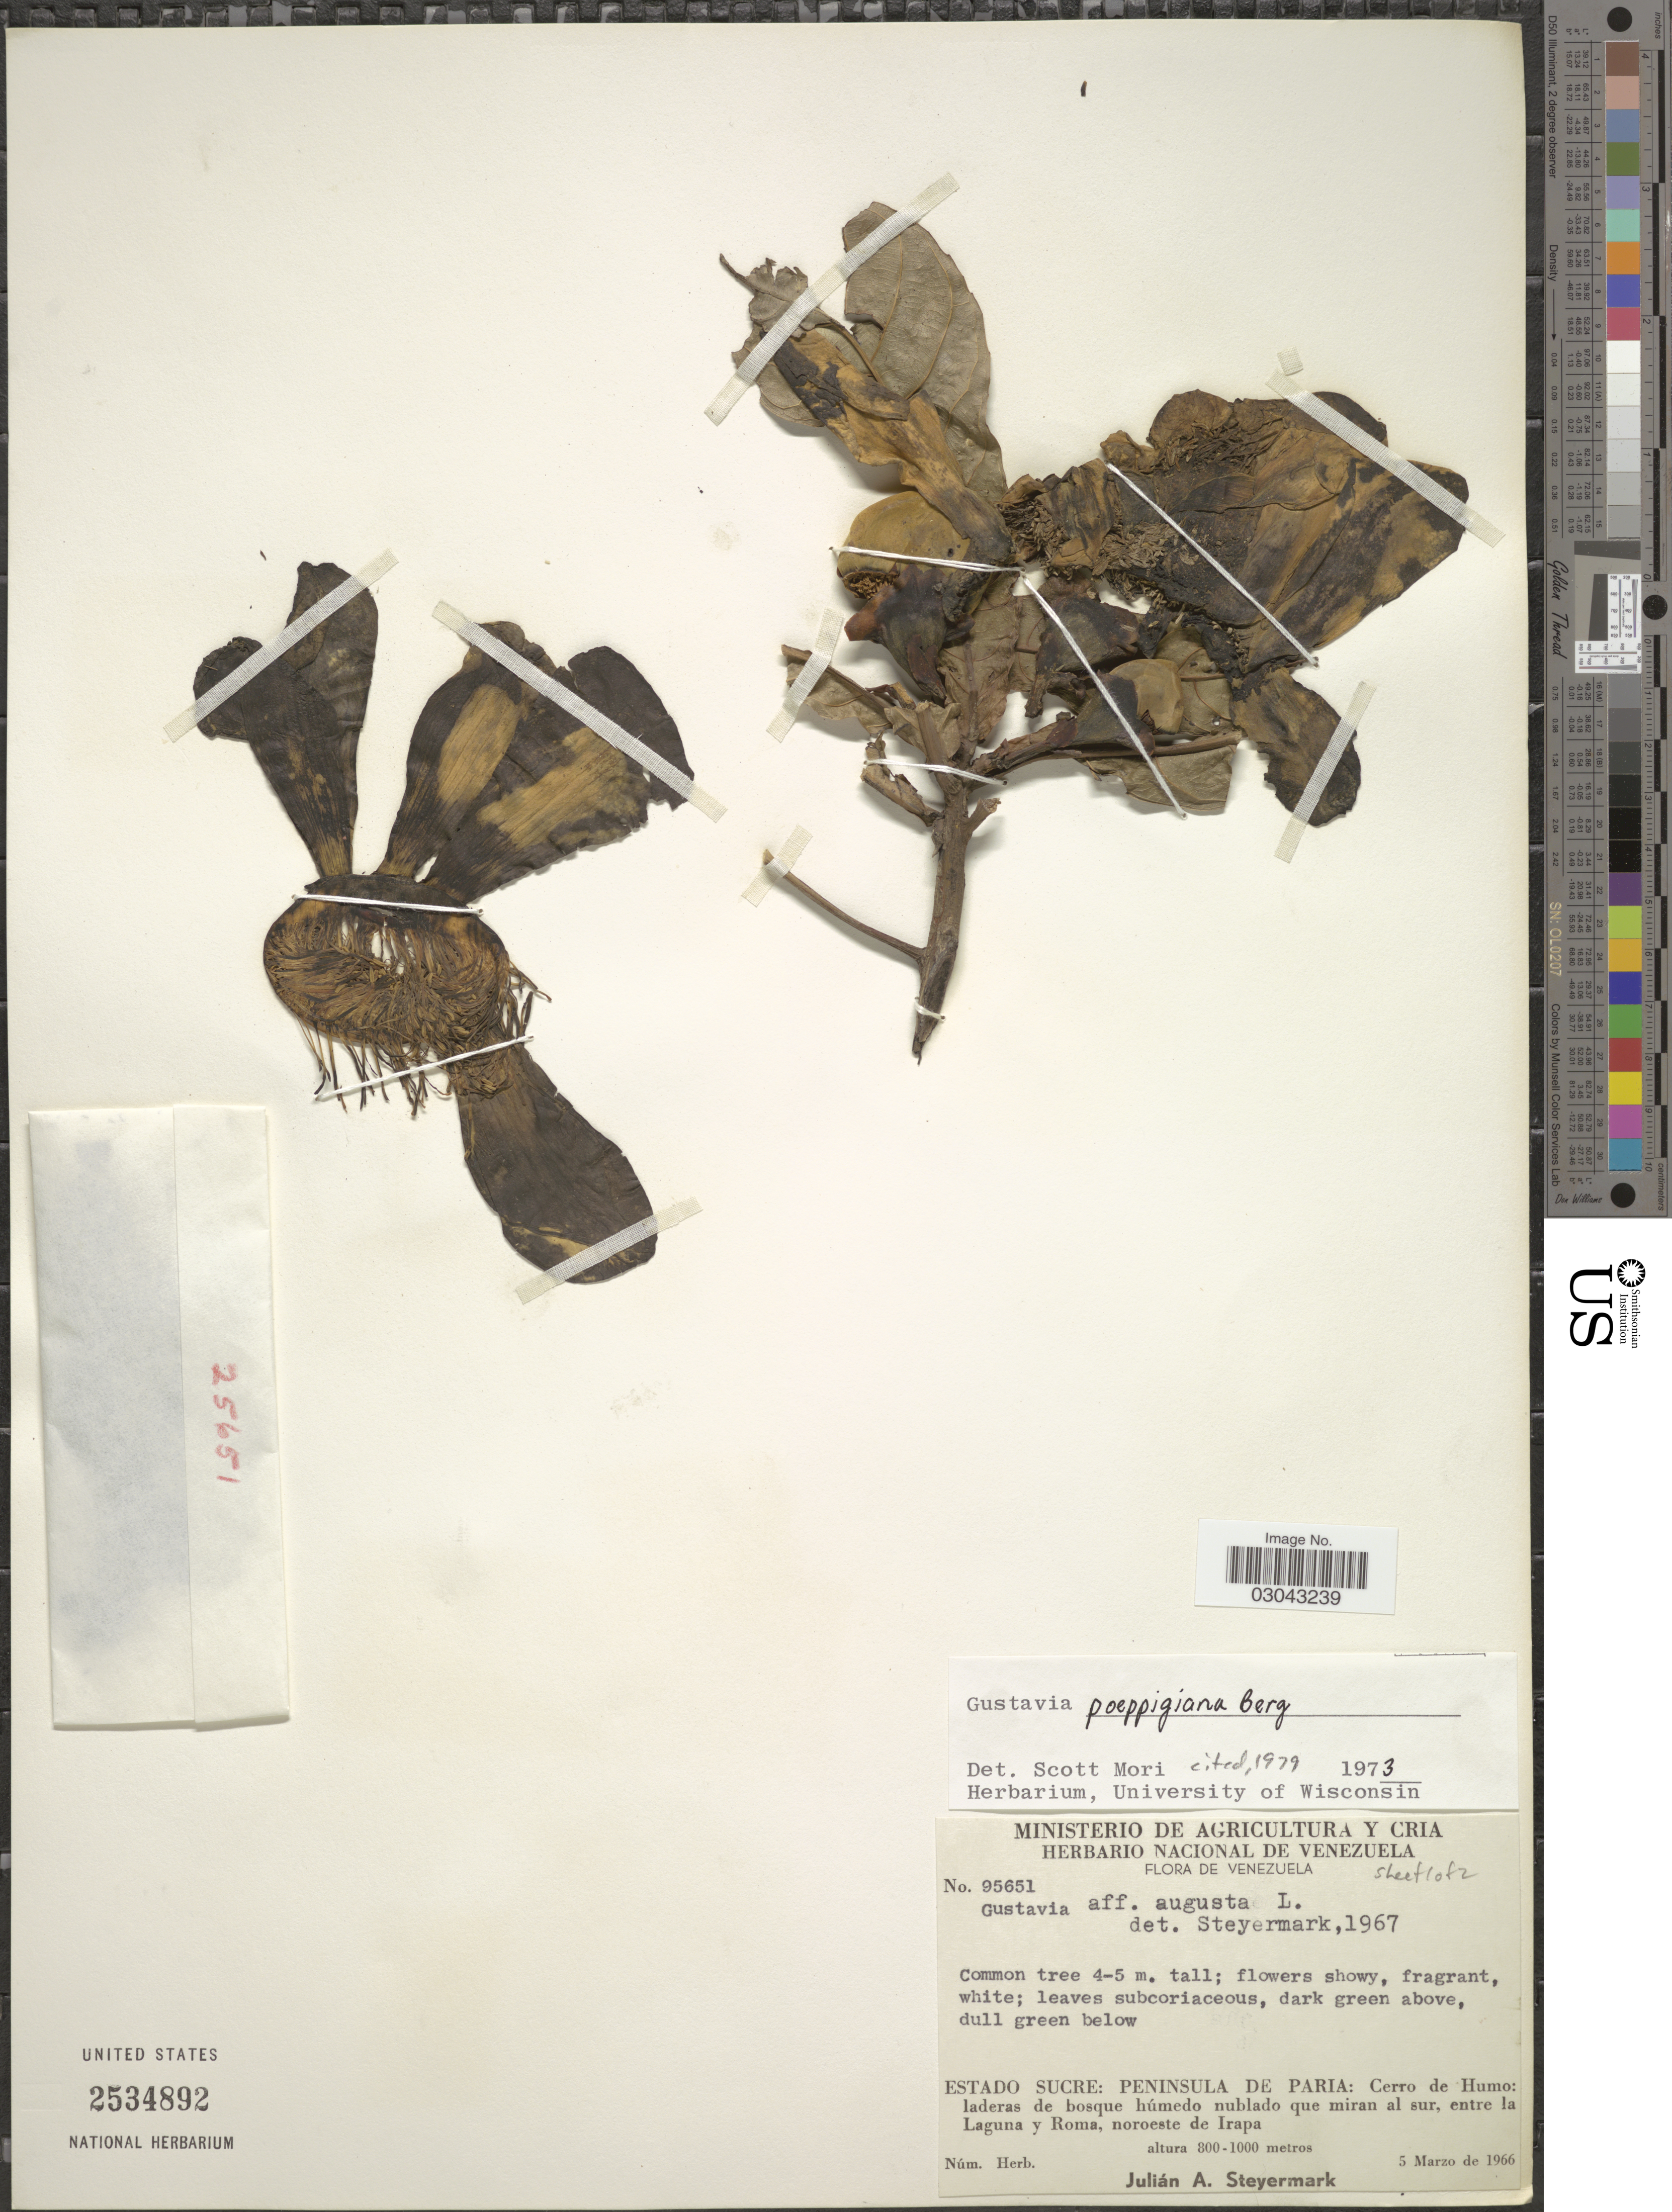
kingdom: Plantae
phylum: Tracheophyta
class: Magnoliopsida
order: Ericales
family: Lecythidaceae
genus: Gustavia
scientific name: Gustavia poeppigiana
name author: O. Berg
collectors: J. Steyermark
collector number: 95651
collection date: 1966-03-05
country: Venezuela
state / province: Sucre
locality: Peninsula De Paria: Cerro de Humo: laderas de bosque húmedo nublado que miran al sur, entre la Laguna y Roma, noroeste de Irapa.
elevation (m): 800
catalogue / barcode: US 2534892